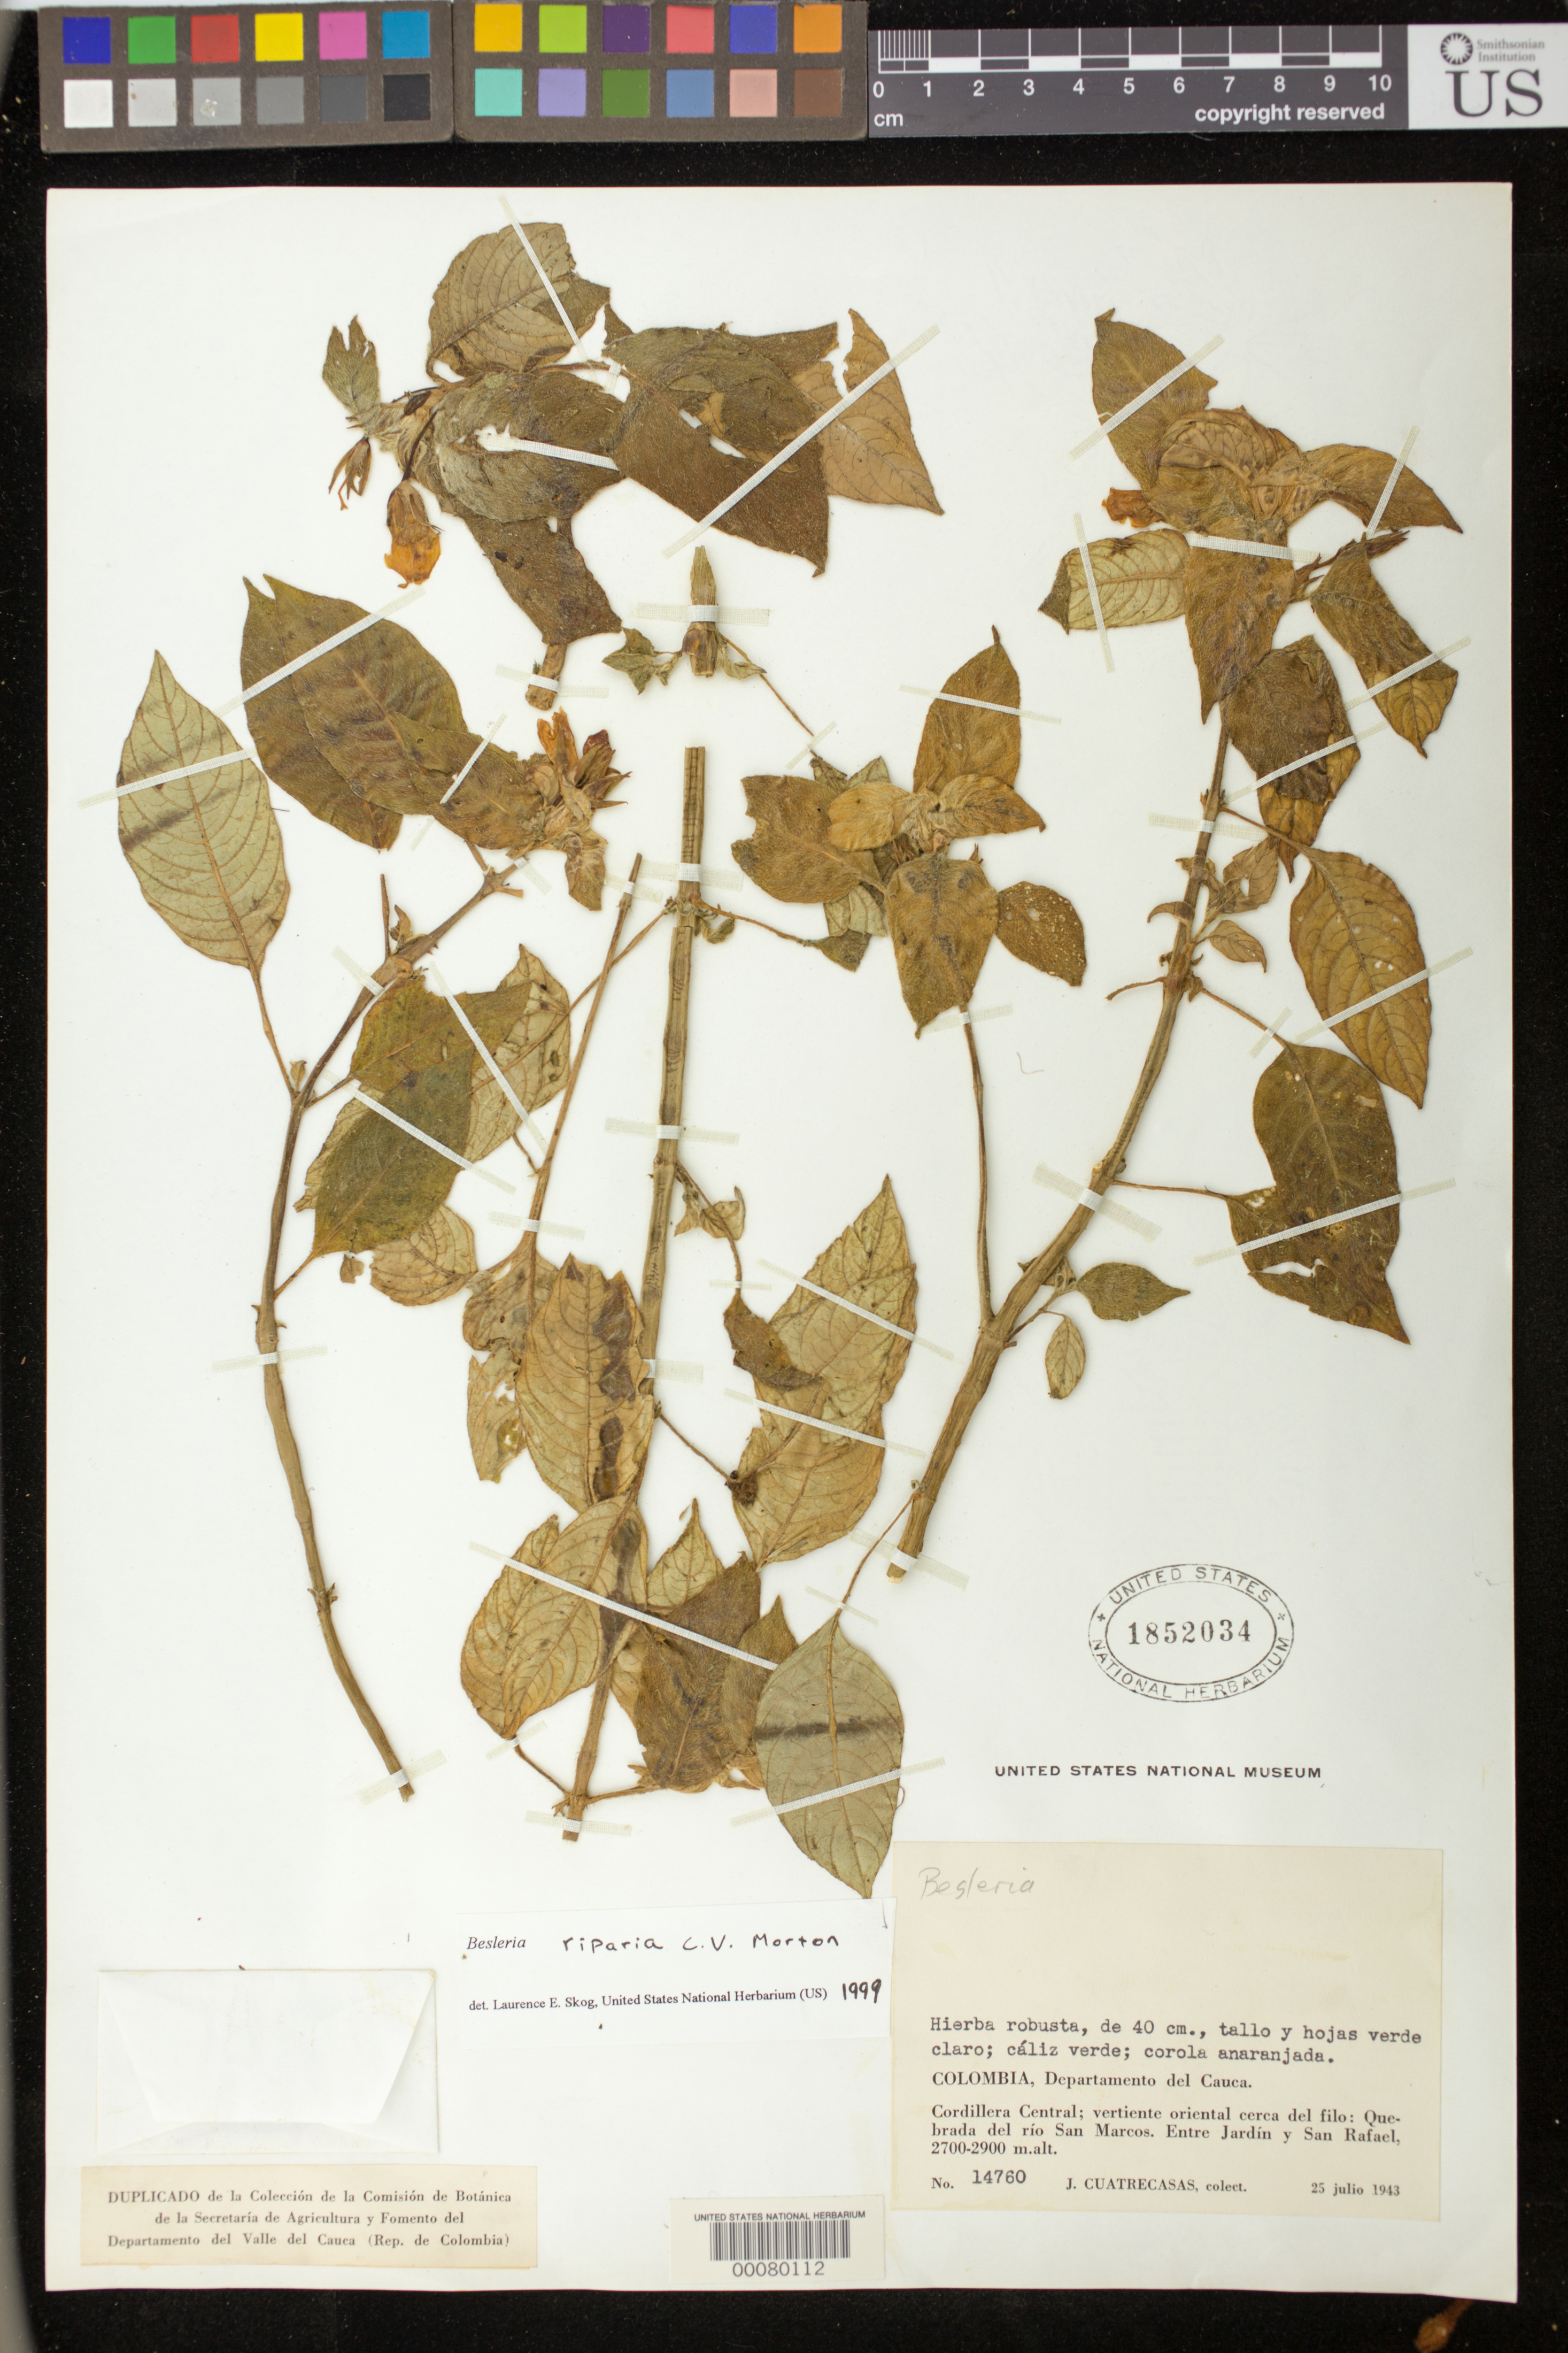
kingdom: Plantae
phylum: Tracheophyta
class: Magnoliopsida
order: Lamiales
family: Gesneriaceae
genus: Besleria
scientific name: Besleria riparia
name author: C.V. Morton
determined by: Skog, Laurence E.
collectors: J. Cuatrecasas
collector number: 14760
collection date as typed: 25 Jul 1943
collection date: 1943-07-25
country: Colombia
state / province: Cauca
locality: Cordillera Central; vertiente oriental cerca del filo: Quebrada del río San Marcos, entre Jardín y San Rafael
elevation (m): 2700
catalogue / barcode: US 1852034